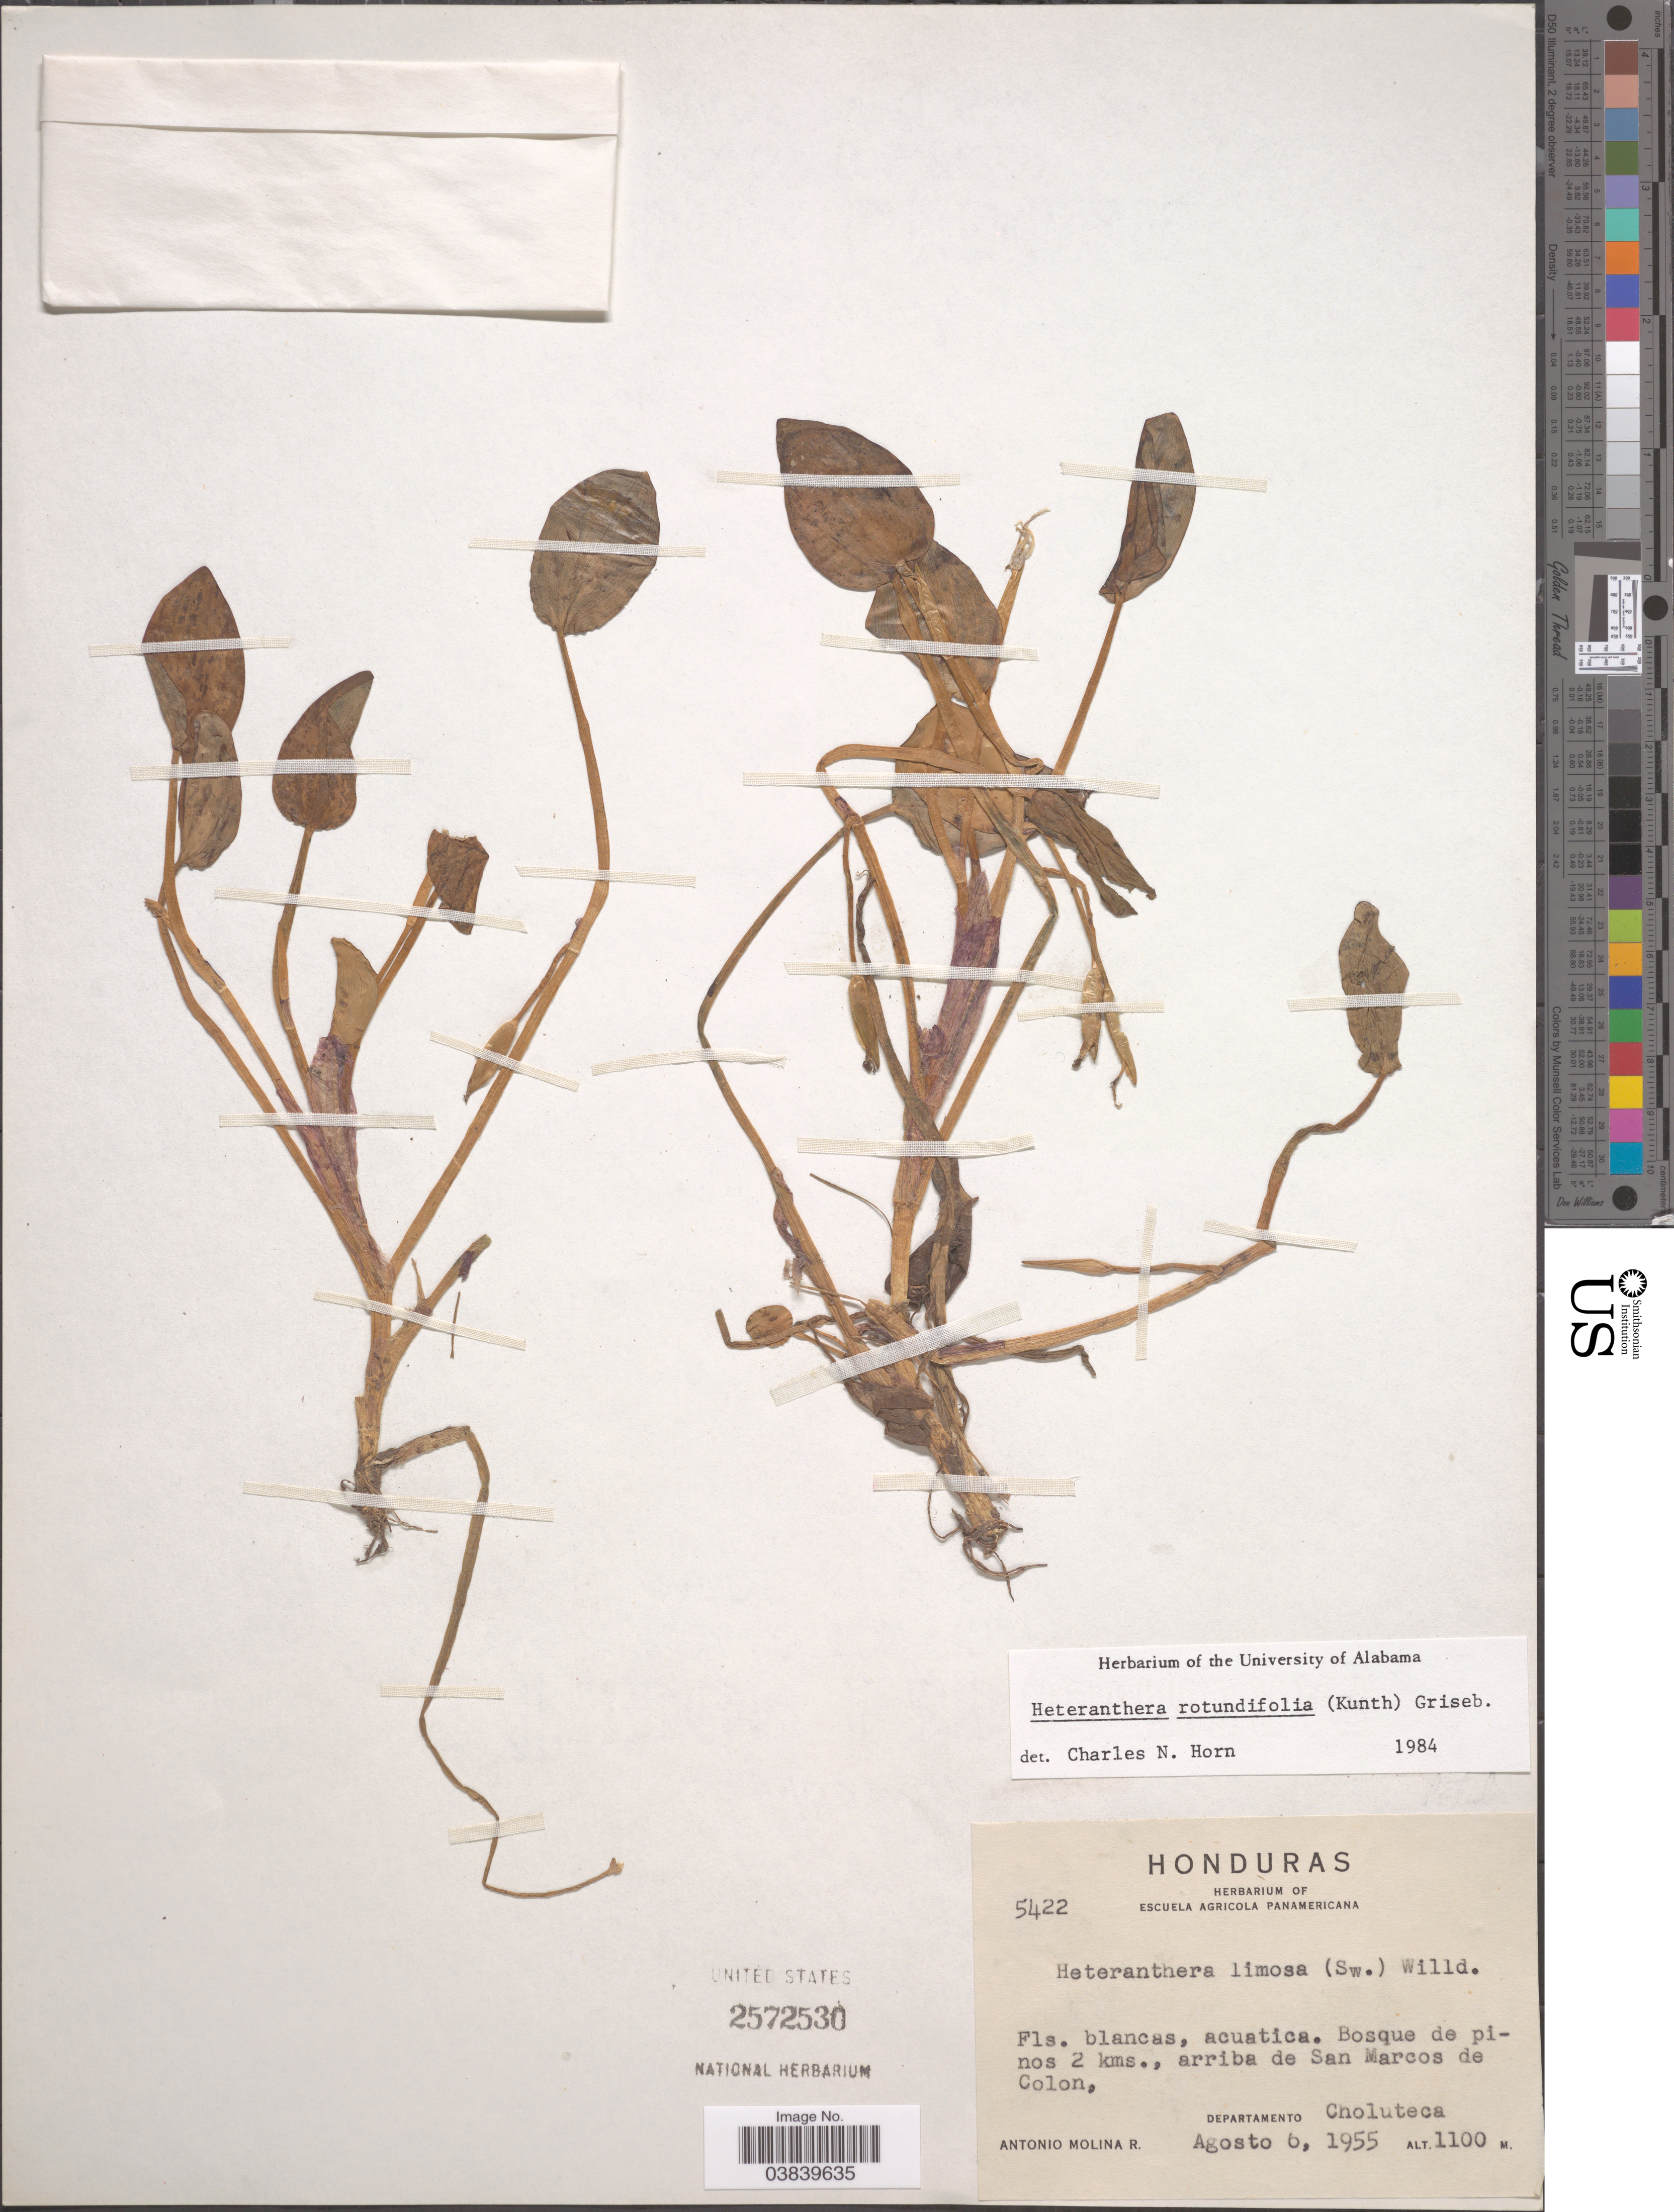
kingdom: Plantae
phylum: Tracheophyta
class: Liliopsida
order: Commelinales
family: Pontederiaceae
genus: Heteranthera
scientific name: Heteranthera rotundifolia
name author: (Kunth) Griseb.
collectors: A. Molina R.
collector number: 5422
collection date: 1955-08-06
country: Honduras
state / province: Choluteca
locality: Bosque de pinos 2 kms., arriba de San Marcos de Colon, Departamento Choluteca.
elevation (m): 1100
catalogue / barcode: US 2572530